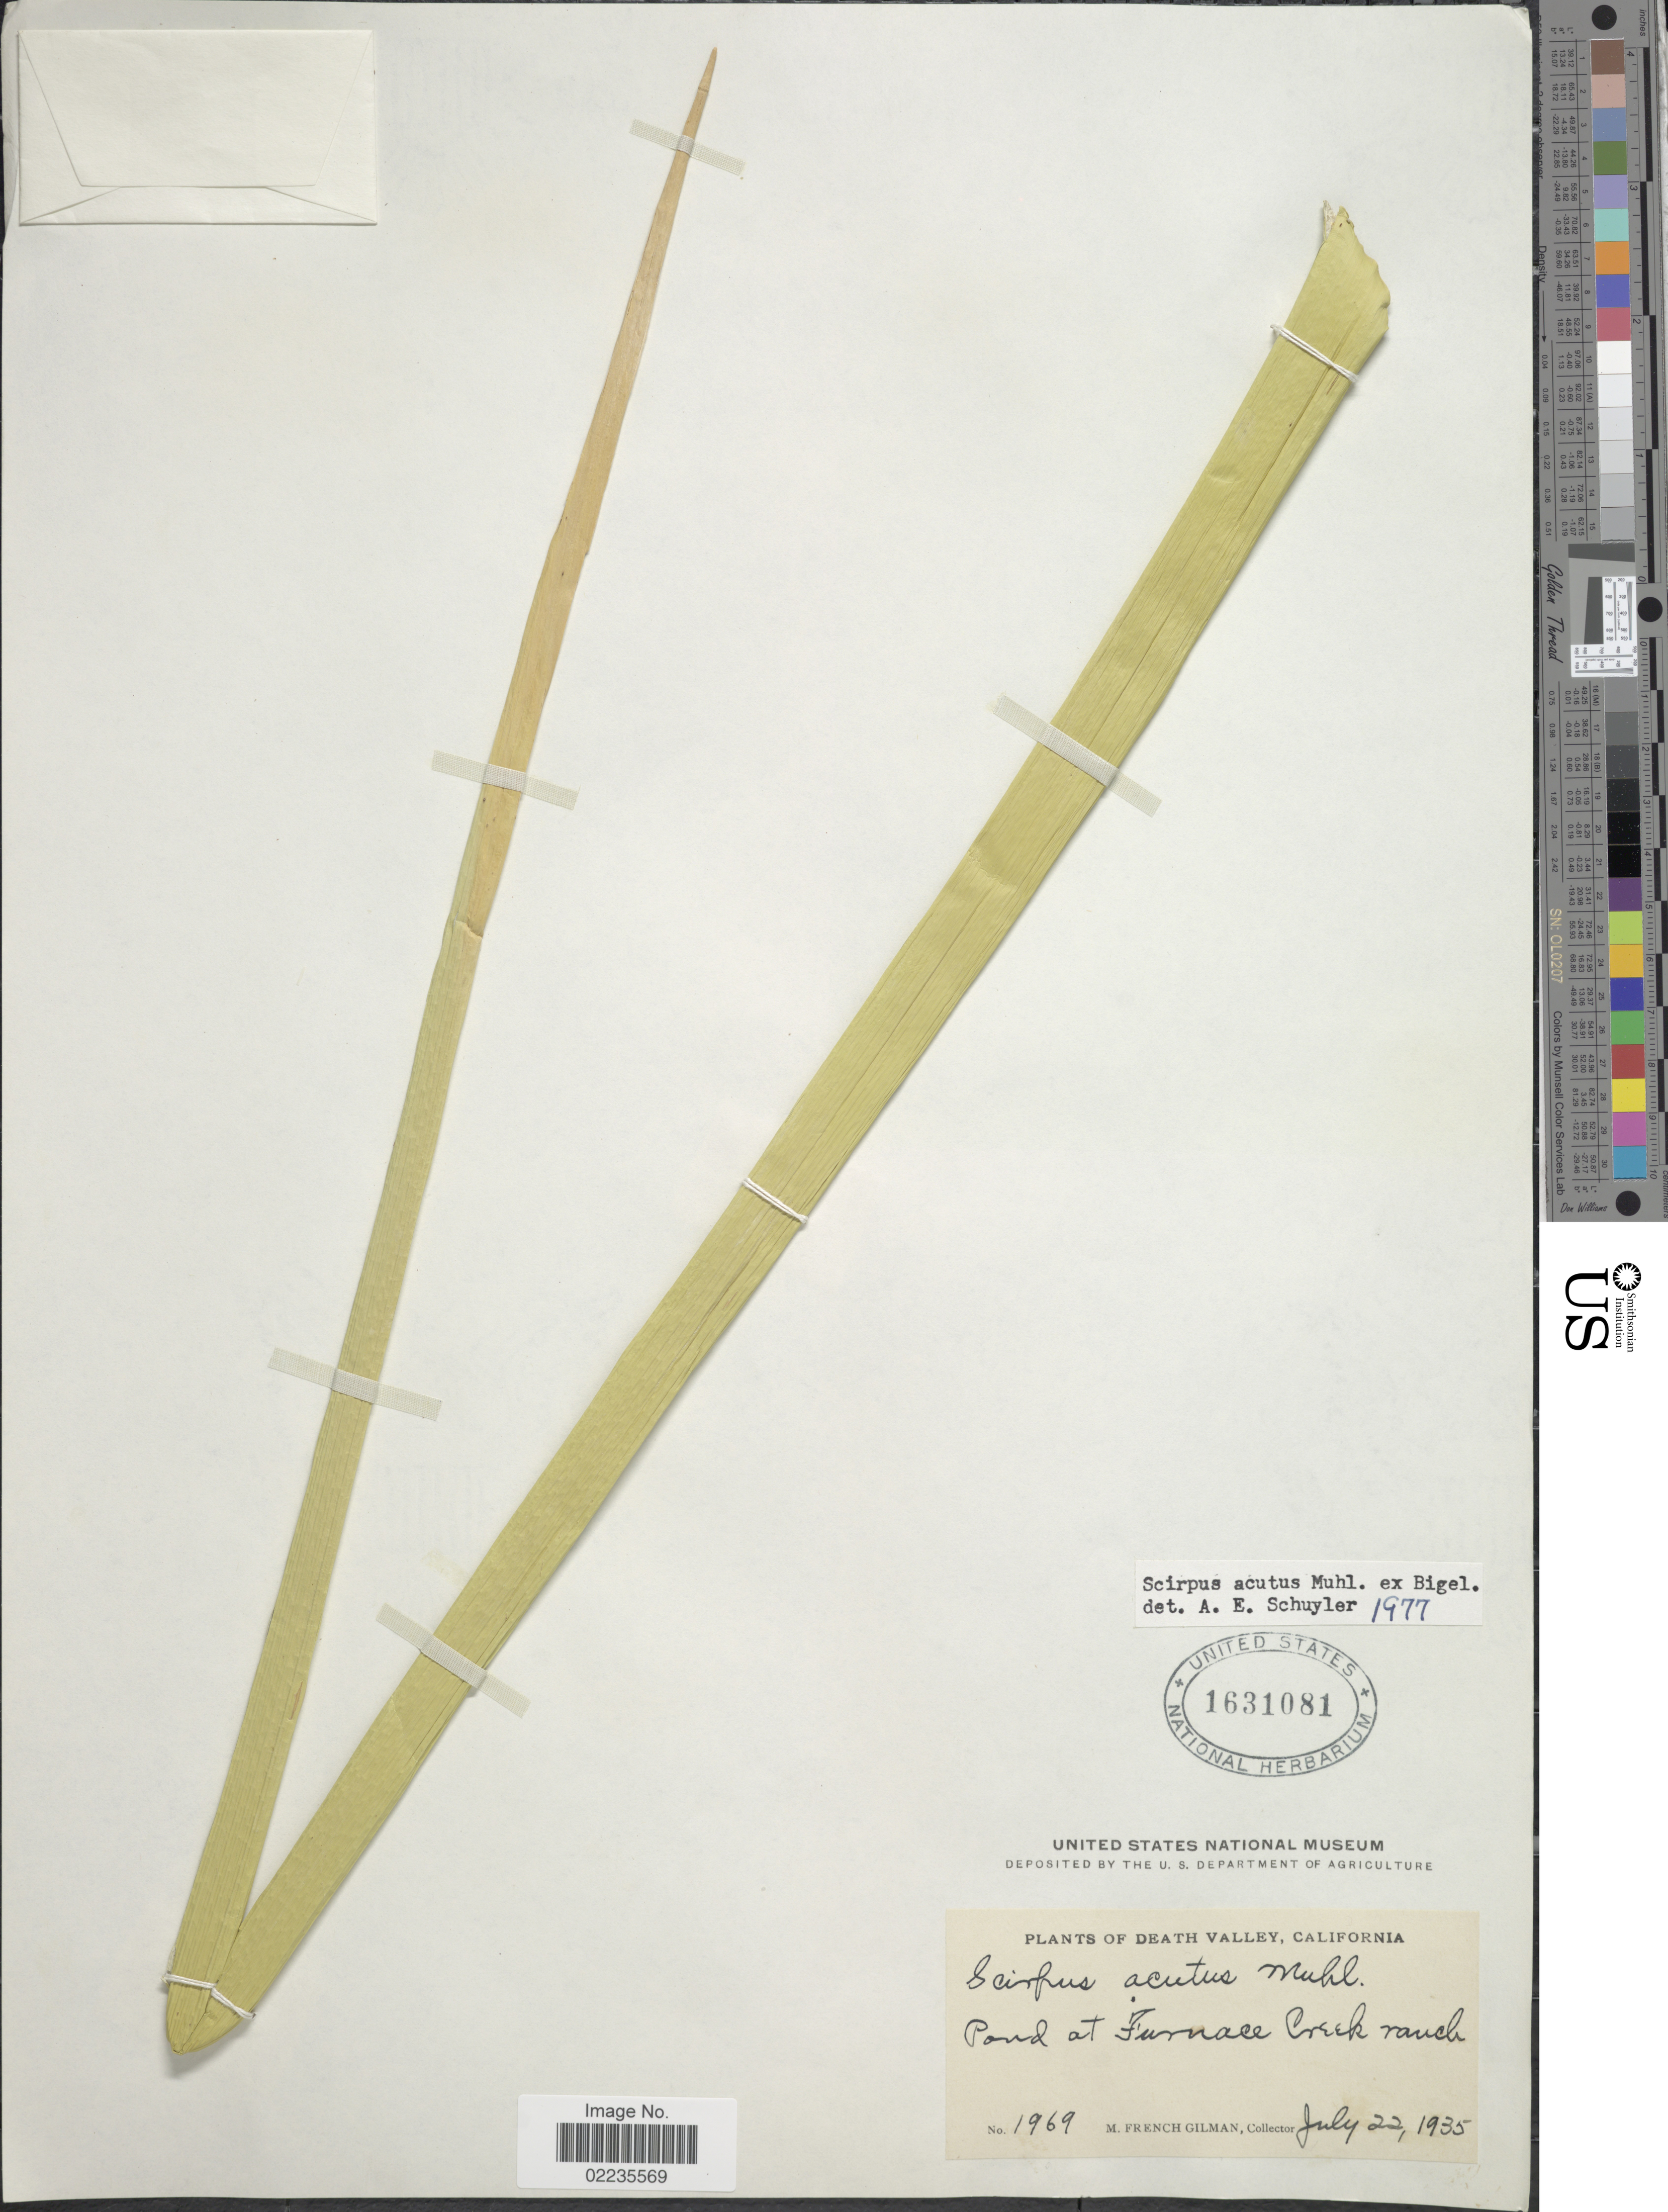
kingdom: Plantae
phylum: Tracheophyta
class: Liliopsida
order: Poales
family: Cyperaceae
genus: Schoenoplectus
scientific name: Schoenoplectus acutus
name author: (Muhl. ex Bigelow) Á. Löve & D. Löve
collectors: M. F. Gilman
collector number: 1969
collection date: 1935-07-22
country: United States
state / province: California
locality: Death Valley, California, Pond at Furnace Creek ranch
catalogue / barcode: US 1631081